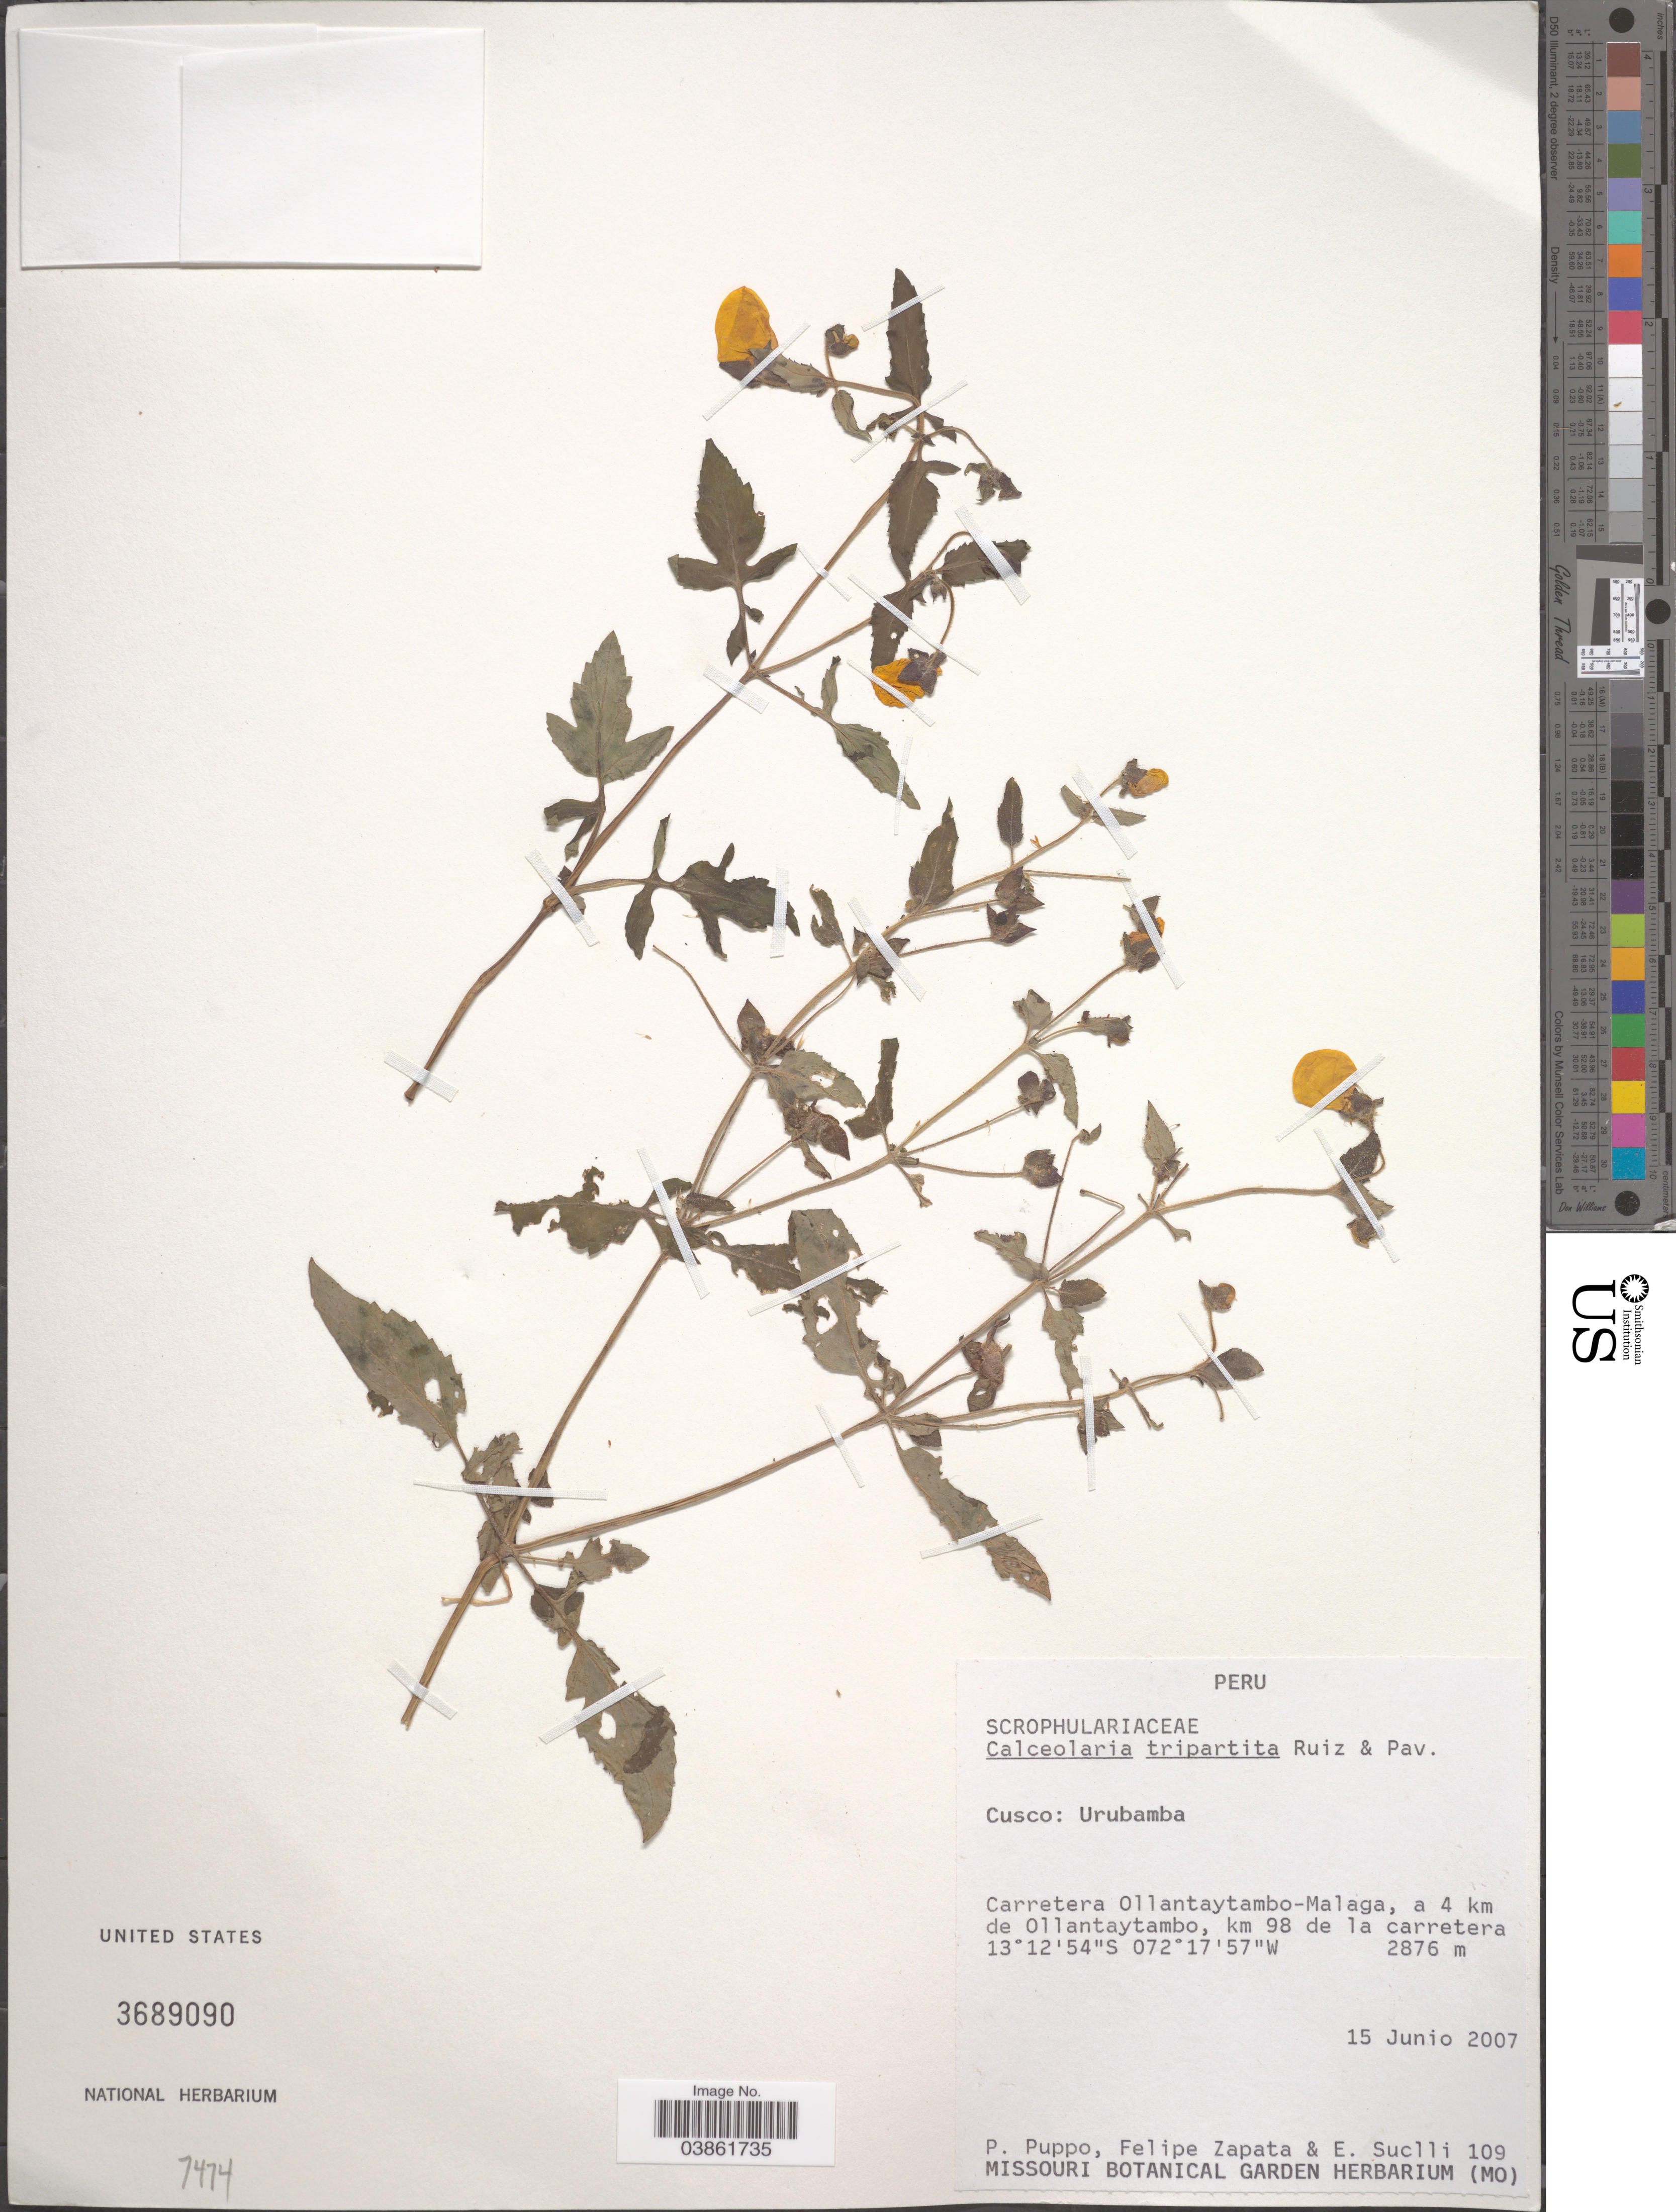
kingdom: Plantae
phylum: Tracheophyta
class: Magnoliopsida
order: Lamiales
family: Calceolariaceae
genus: Calceolaria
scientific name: Calceolaria tripartita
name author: Ruiz & Pav.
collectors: P. Puppo, F. Zapata & E. Suclli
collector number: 109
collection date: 2007-06-15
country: Peru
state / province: Cusco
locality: Urubamba. Carretera Ollantaytambo-Malaga, a 4 km de Ollantaytambo, km 98 de la carretera.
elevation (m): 2876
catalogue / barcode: US 3689090